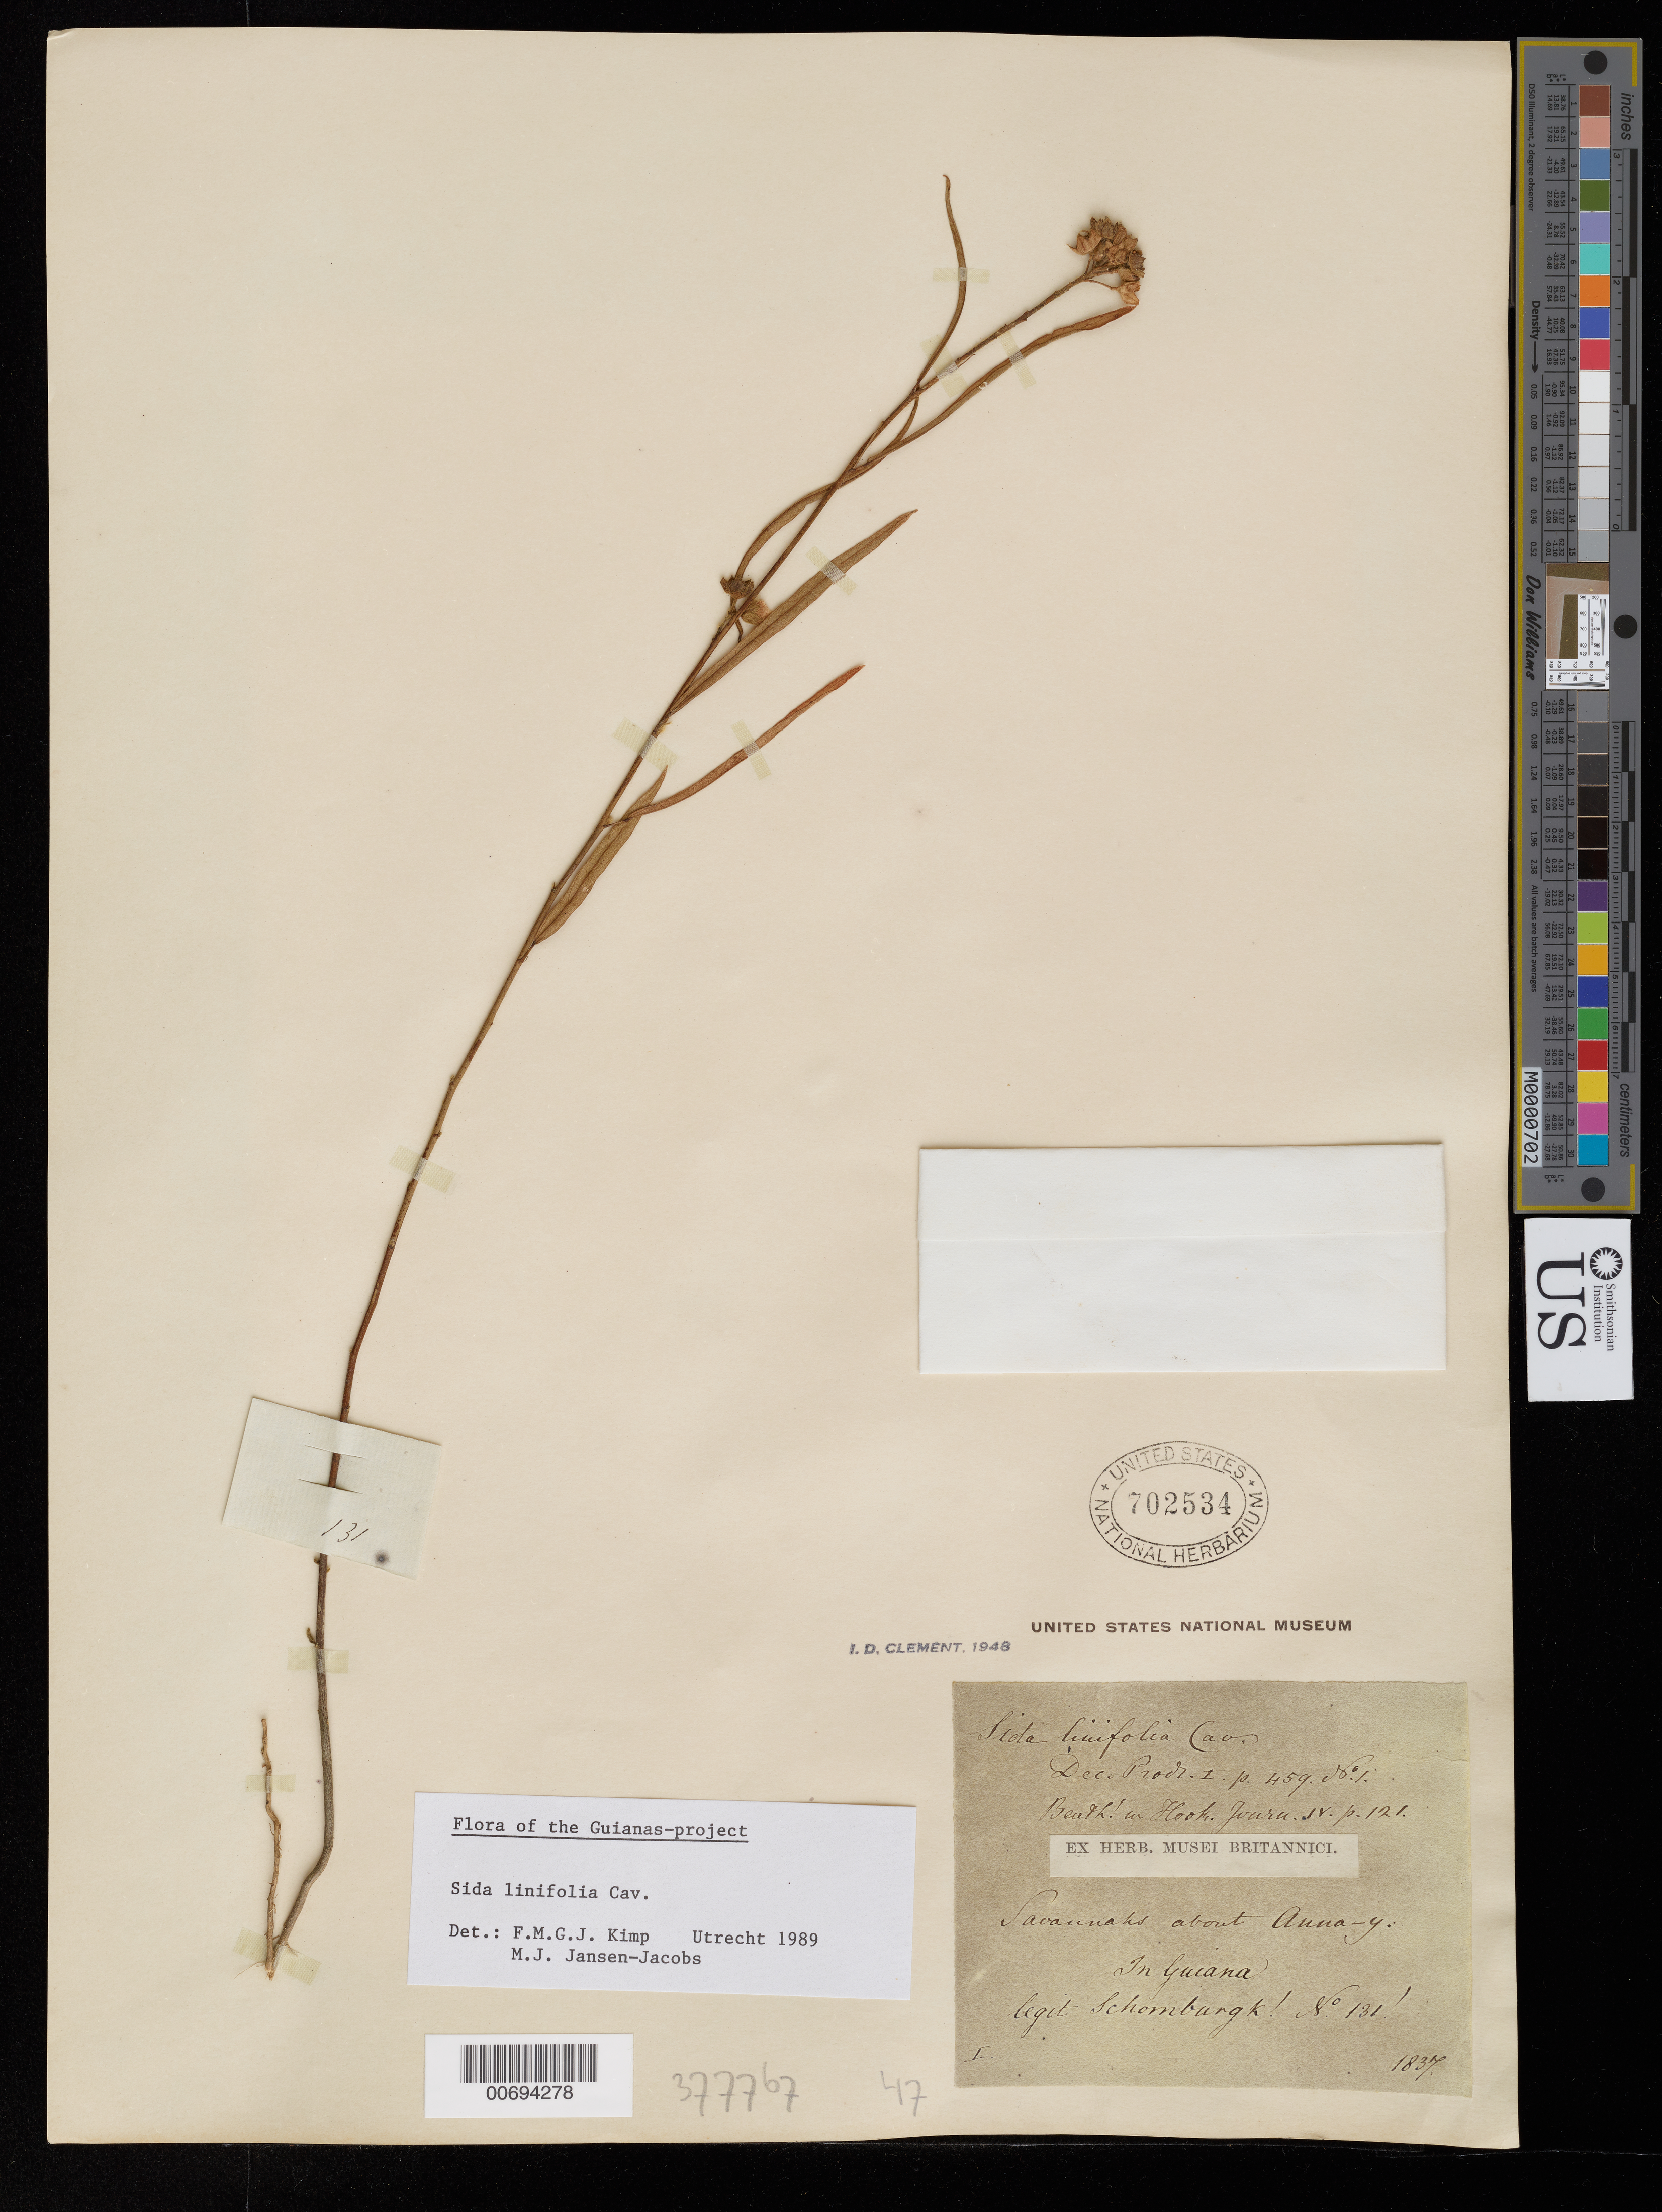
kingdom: Plantae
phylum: Tracheophyta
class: Magnoliopsida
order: Malvales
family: Malvaceae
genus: Sida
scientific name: Sida linifolia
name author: Cav.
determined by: Kimp, F. M.; Jansen-Jacobs, M. J.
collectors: R. H. Schomburgk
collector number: I 131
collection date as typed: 1837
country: Guyana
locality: Anna-y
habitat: Savanna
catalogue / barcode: US 702534